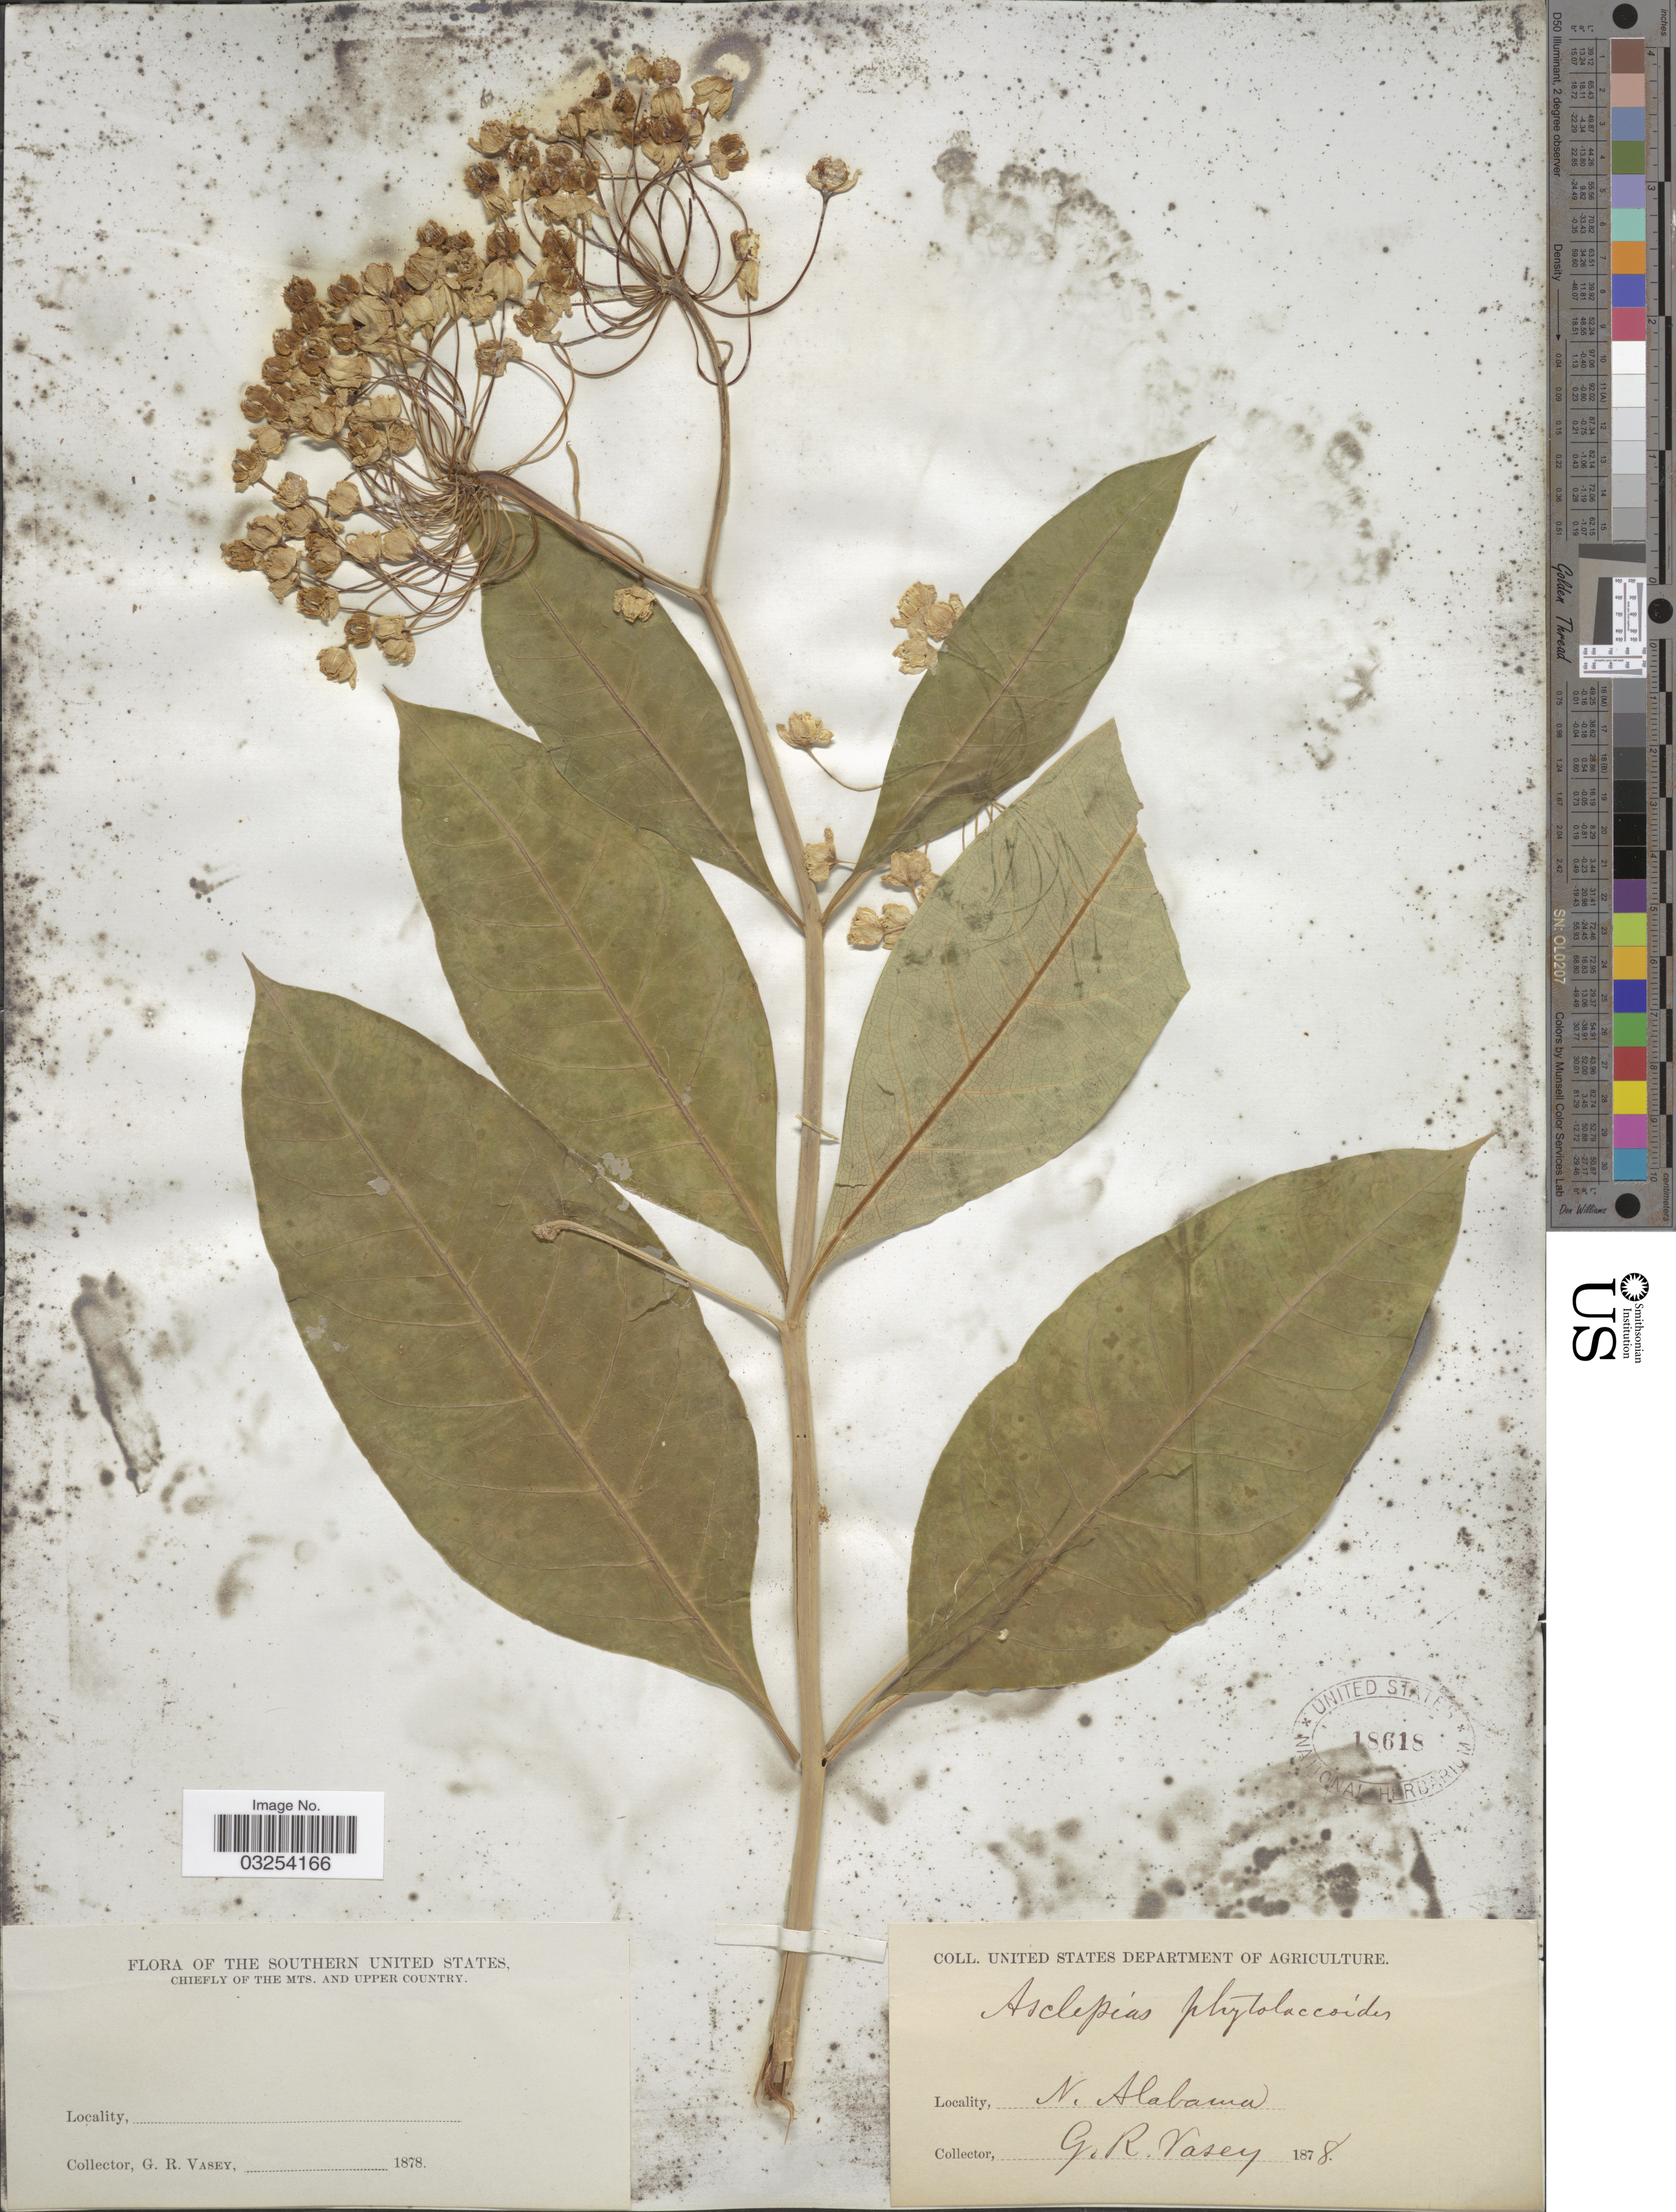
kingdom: Plantae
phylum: Tracheophyta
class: Magnoliopsida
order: Gentianales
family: Apocynaceae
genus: Asclepias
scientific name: Asclepias exaltata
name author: Muhl.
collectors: G. R. Vasey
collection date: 1878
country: United States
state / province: Alabama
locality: Southern United States. Chiefly of the Mts. and upper Country. N. Alabama.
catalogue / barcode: US 18618